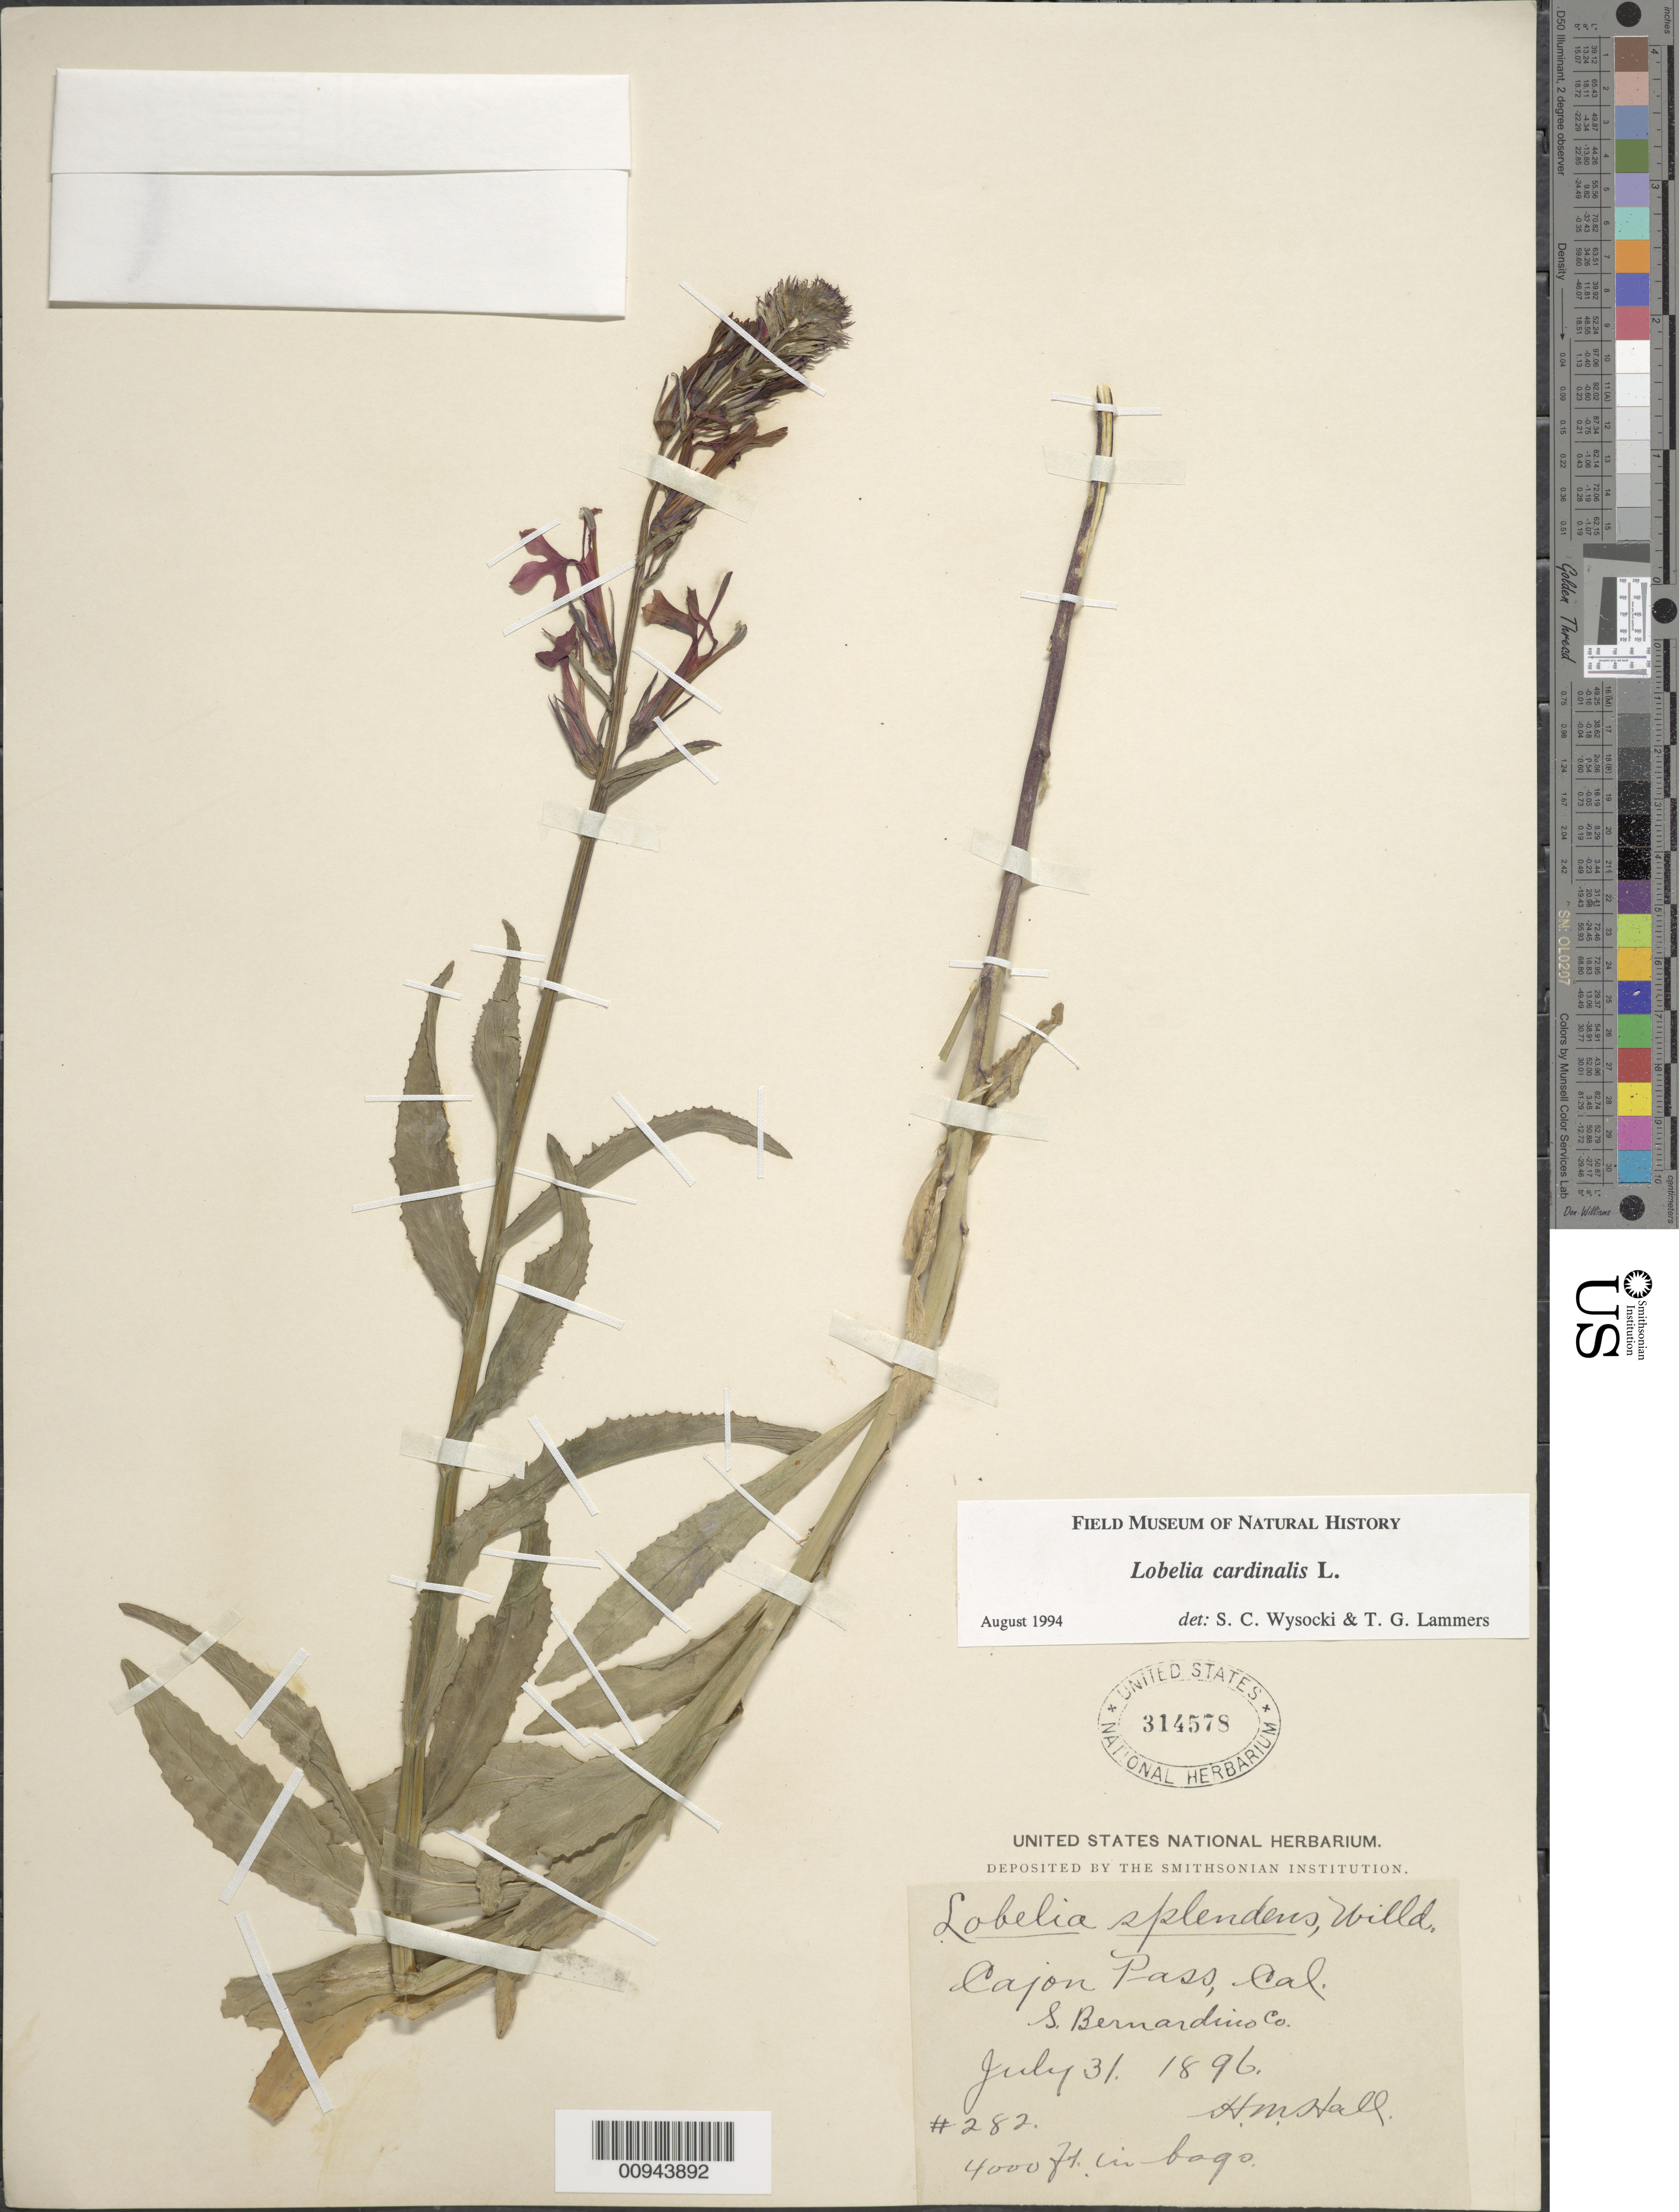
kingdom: Plantae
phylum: Tracheophyta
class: Magnoliopsida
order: Asterales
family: Campanulaceae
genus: Lobelia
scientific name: Lobelia cardinalis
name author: L.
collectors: H. M. Hall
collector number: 282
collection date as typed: July 31, 1896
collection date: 1896-07-31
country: United States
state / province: California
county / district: San Bernardino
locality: Cajon Pass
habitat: in bogs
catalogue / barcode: US 314578